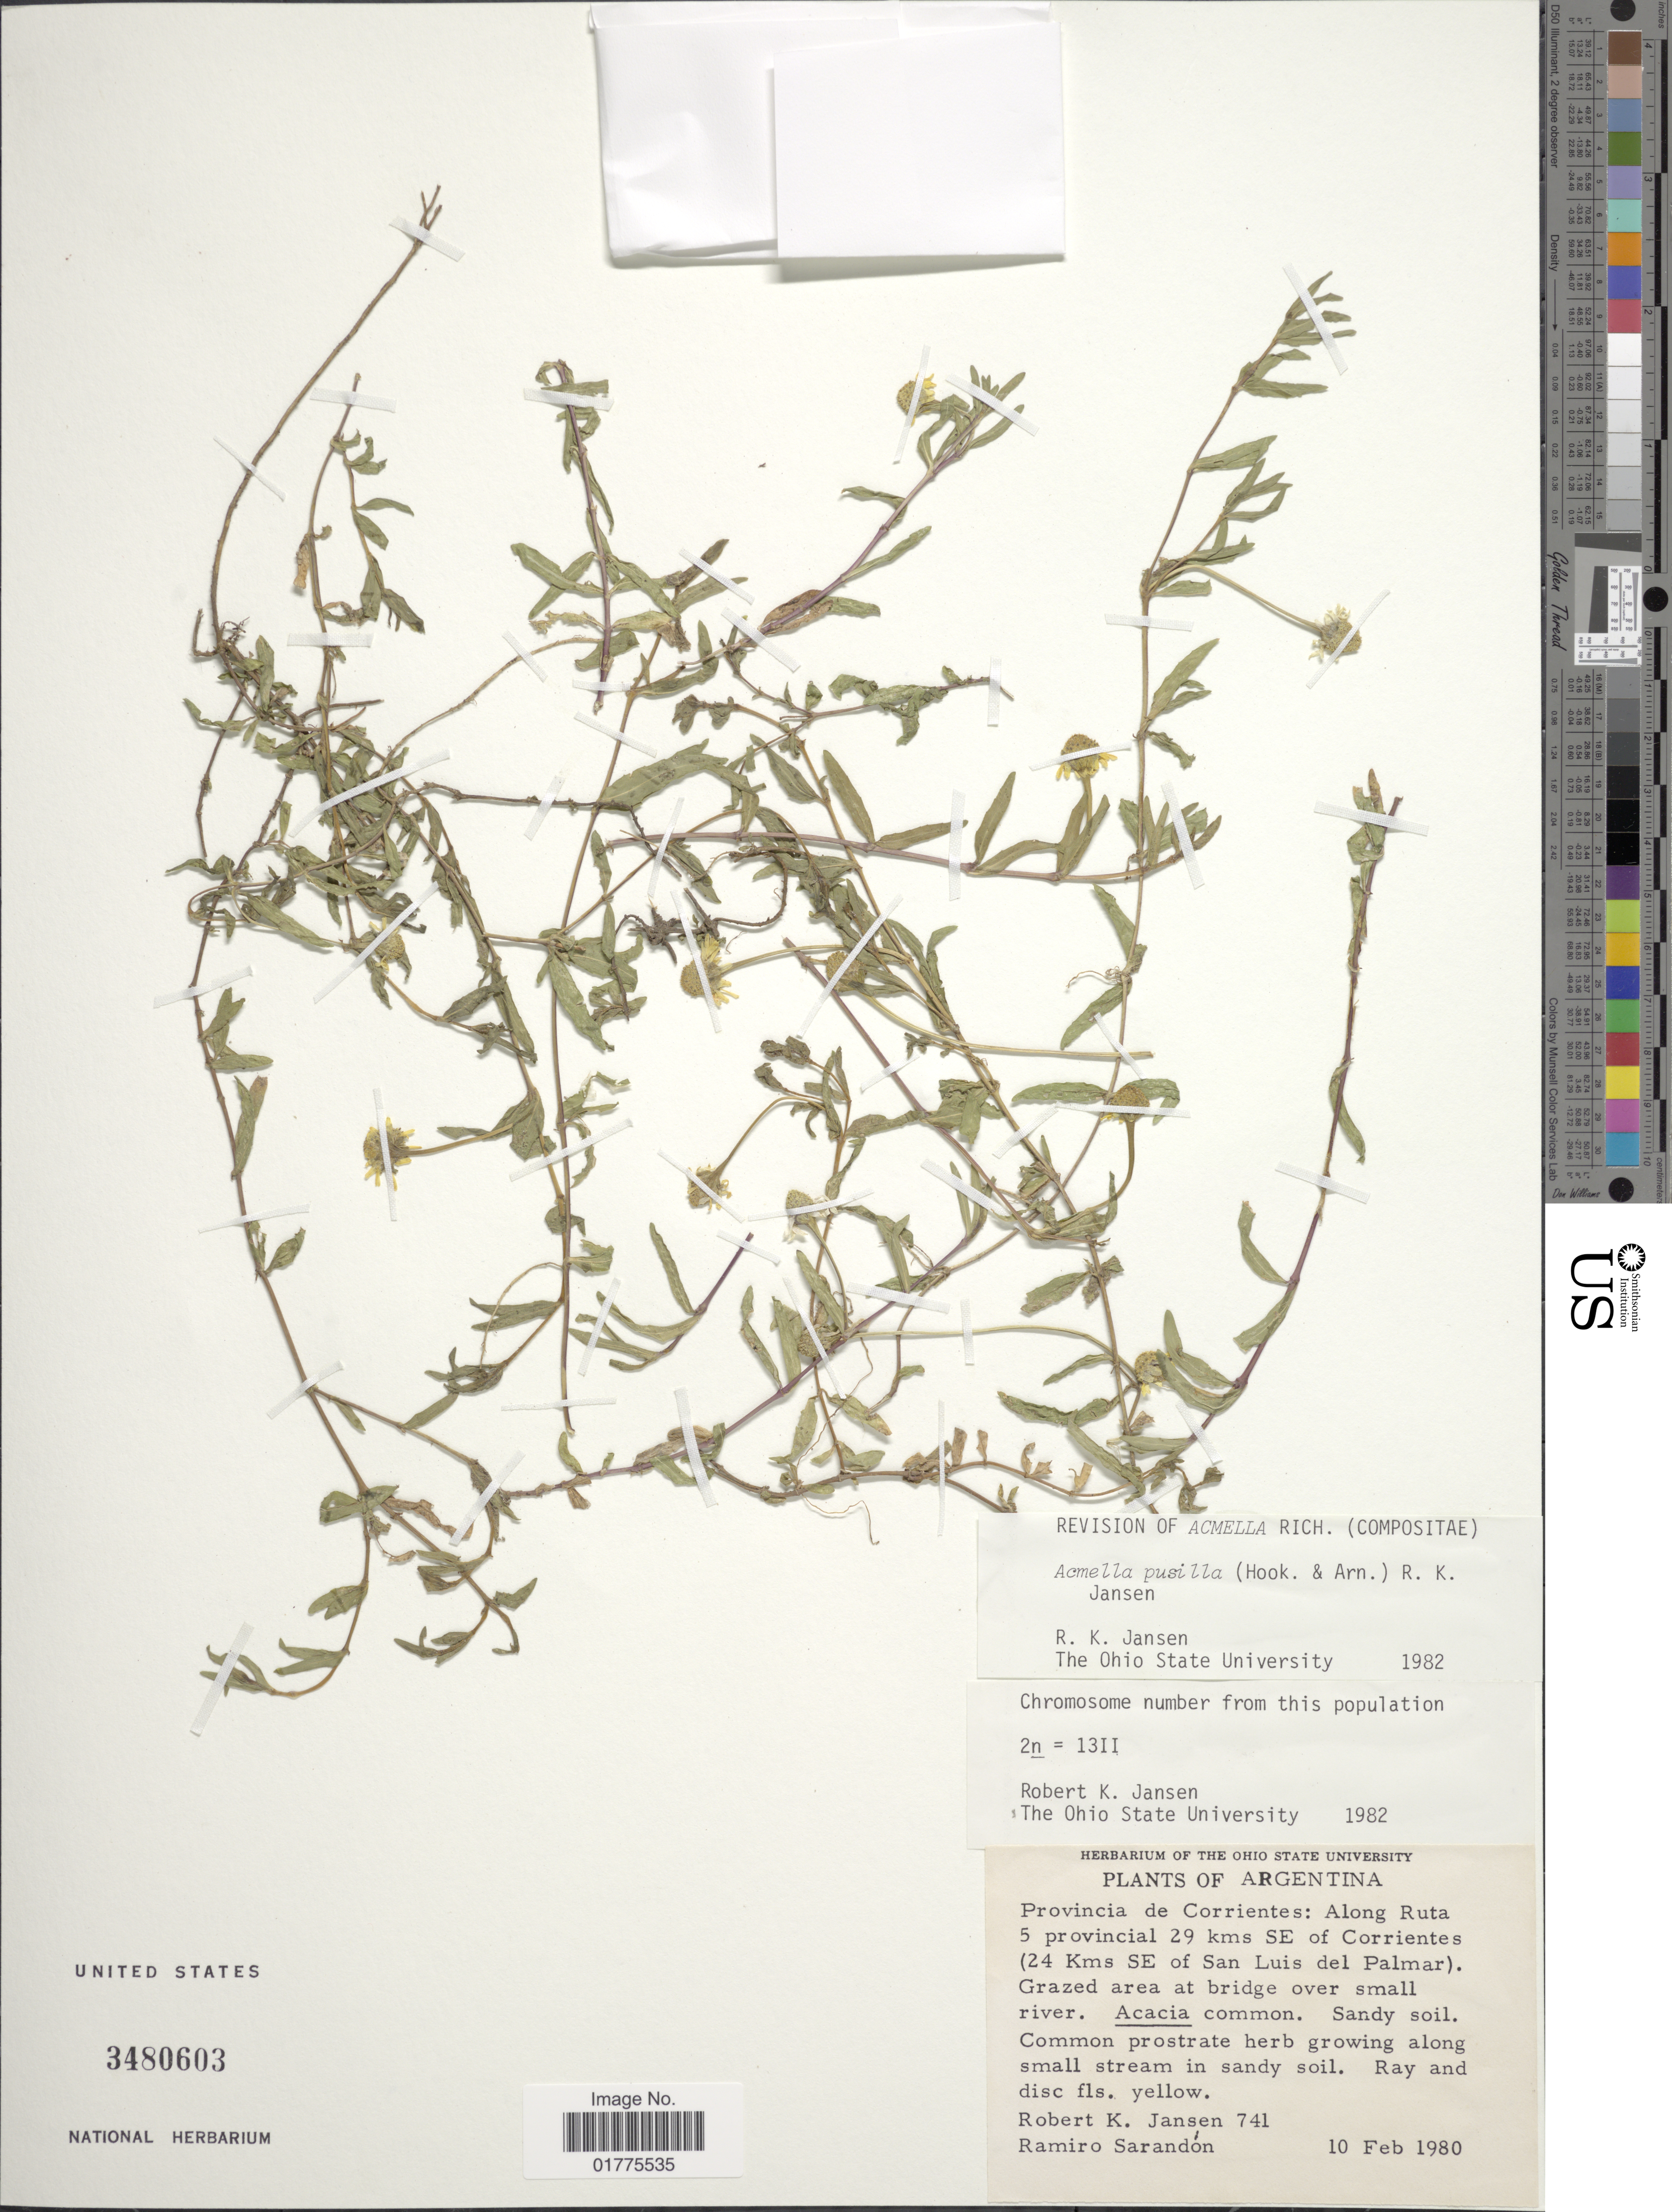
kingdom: Plantae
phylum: Tracheophyta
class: Magnoliopsida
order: Asterales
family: Asteraceae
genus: Acmella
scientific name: Acmella pusilla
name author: (Hook. & Arn.) R.K. Jansen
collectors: R. K. Jansen & R. Sarandon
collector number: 741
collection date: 1980-02-10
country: Argentina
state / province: Corrientes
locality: Along Ruta 5 provincial 29 kms SE of Corrientes (24 kms SE of San Luis del Palmar)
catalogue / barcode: US 3480603